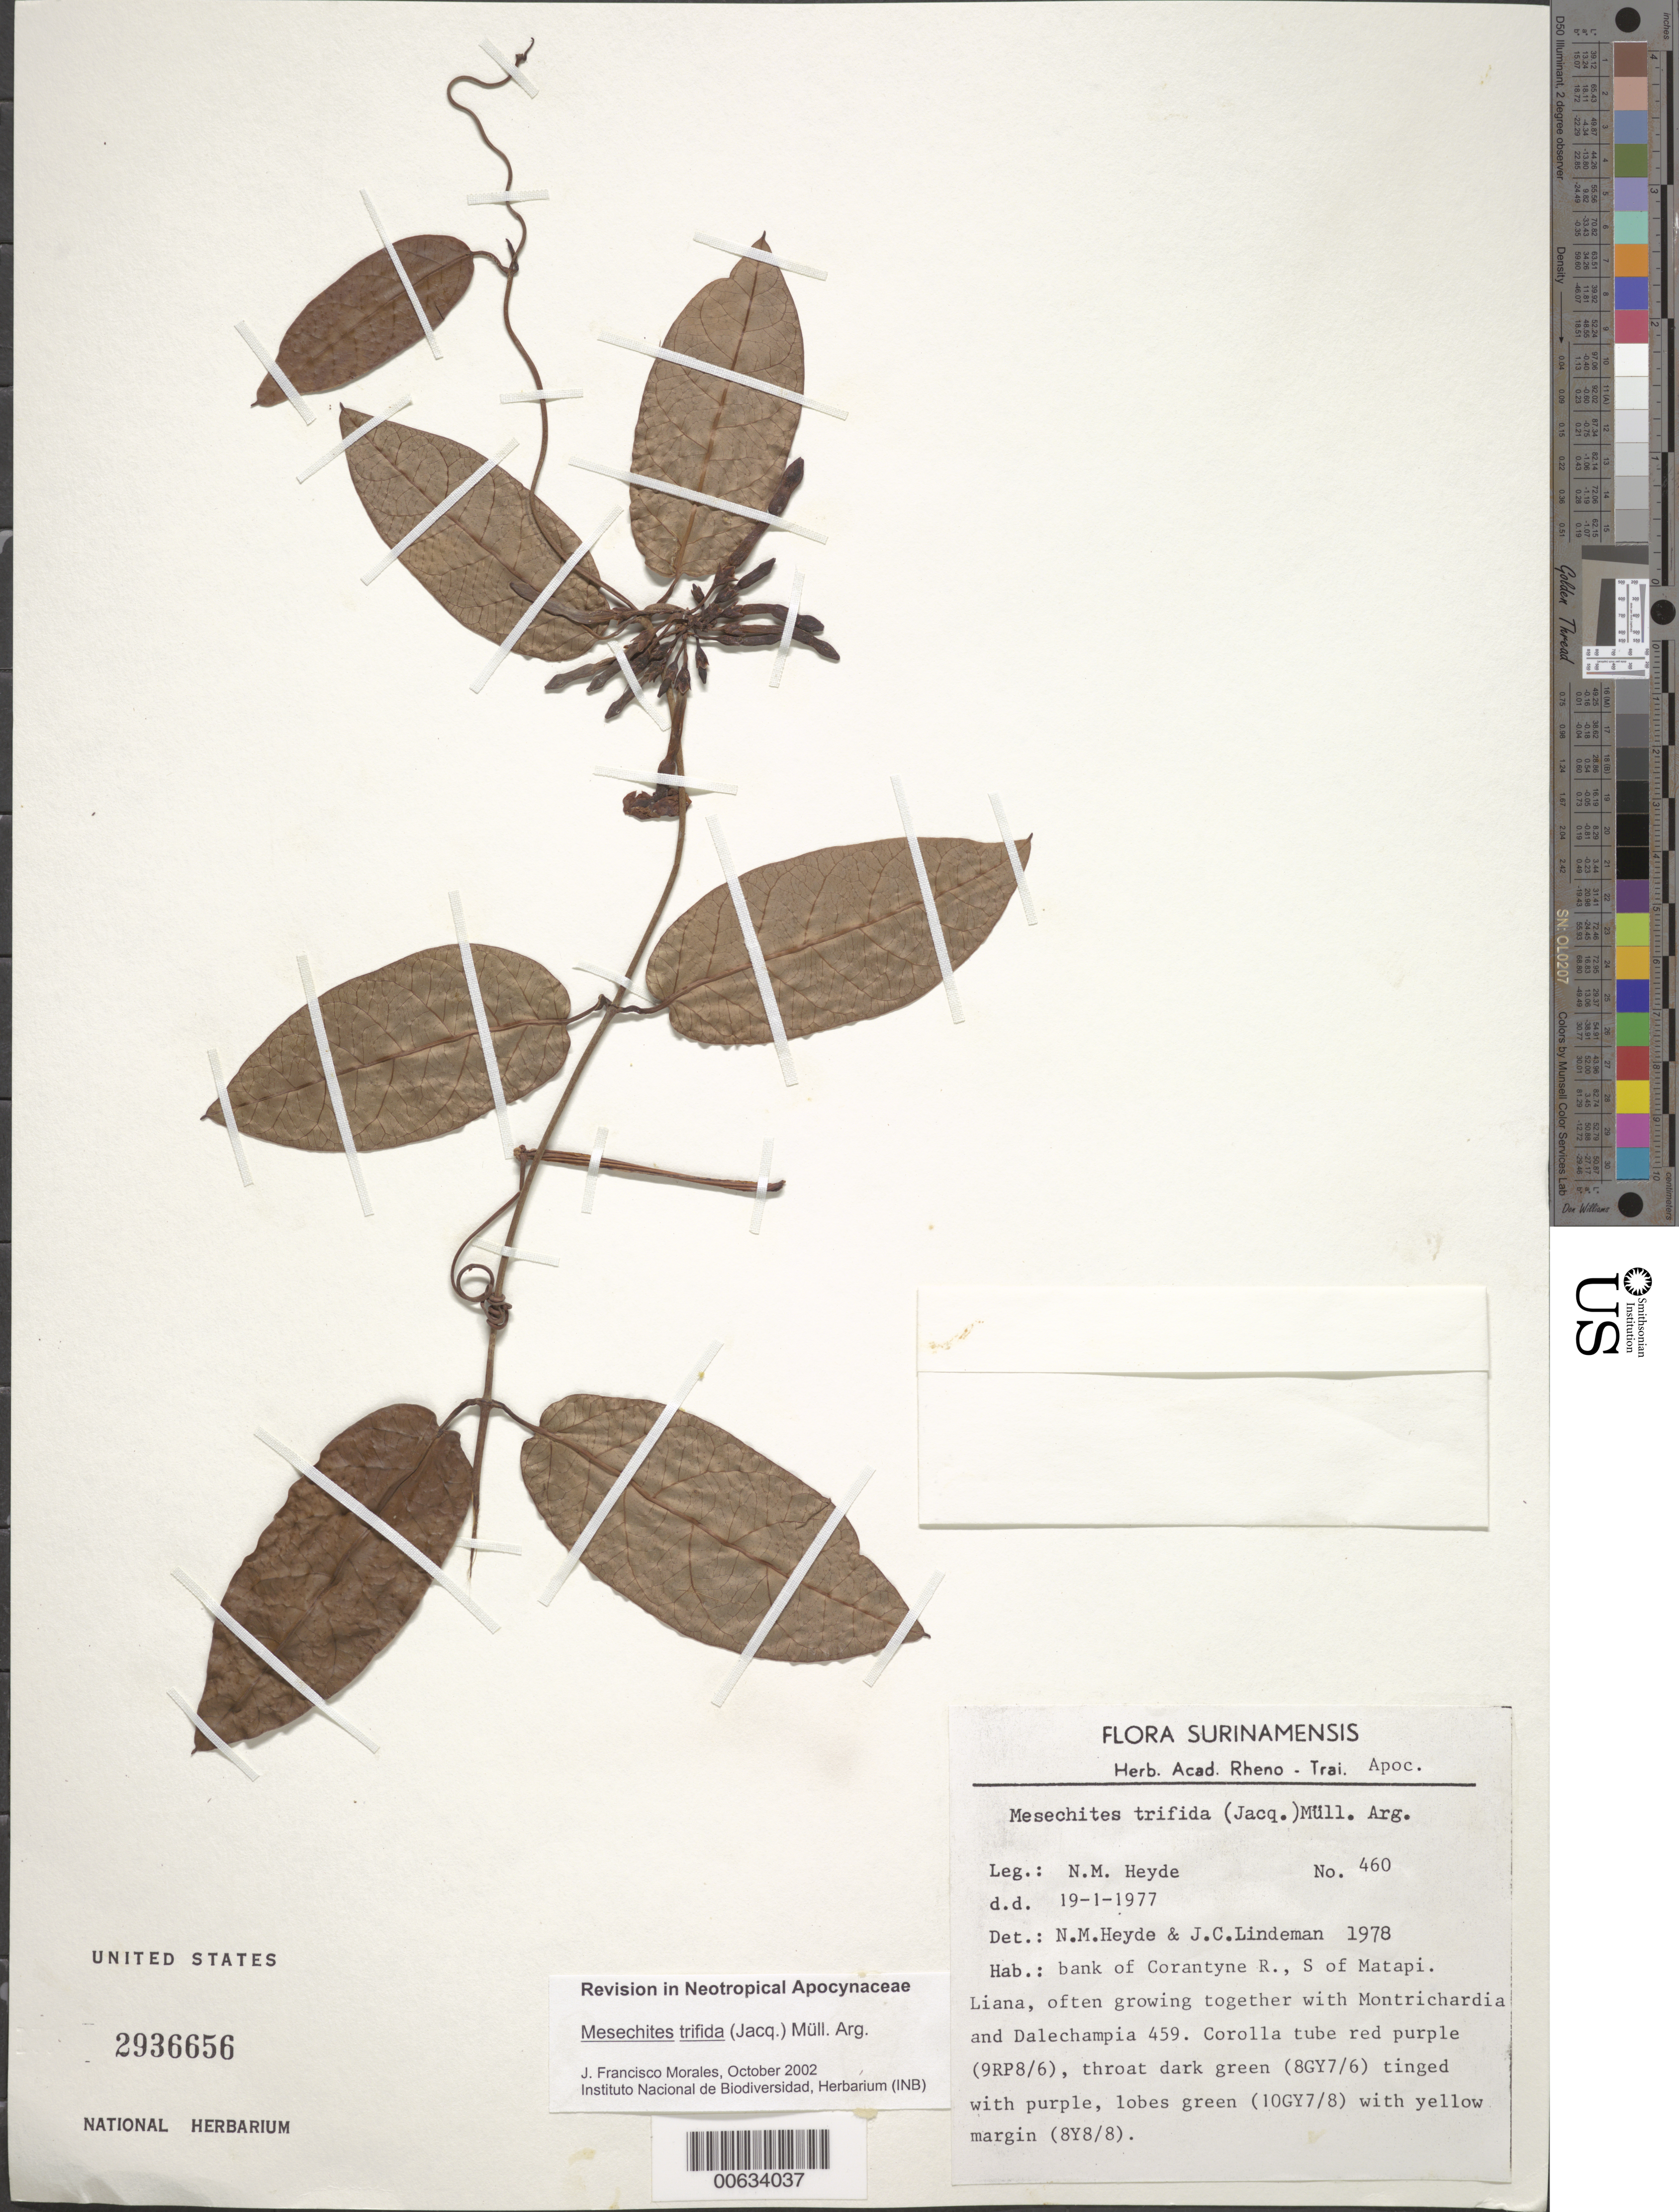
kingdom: Plantae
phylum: Tracheophyta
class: Magnoliopsida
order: Gentianales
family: Apocynaceae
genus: Mesechites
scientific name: Mesechites trifidus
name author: (Jacq.) Müll. Arg.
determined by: Morales, J. F.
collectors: N. M. Heyde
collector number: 460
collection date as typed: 19-Jan-77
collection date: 1977-01-19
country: Suriname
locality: Courantyne R., S of Matapi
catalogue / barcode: US 2936656